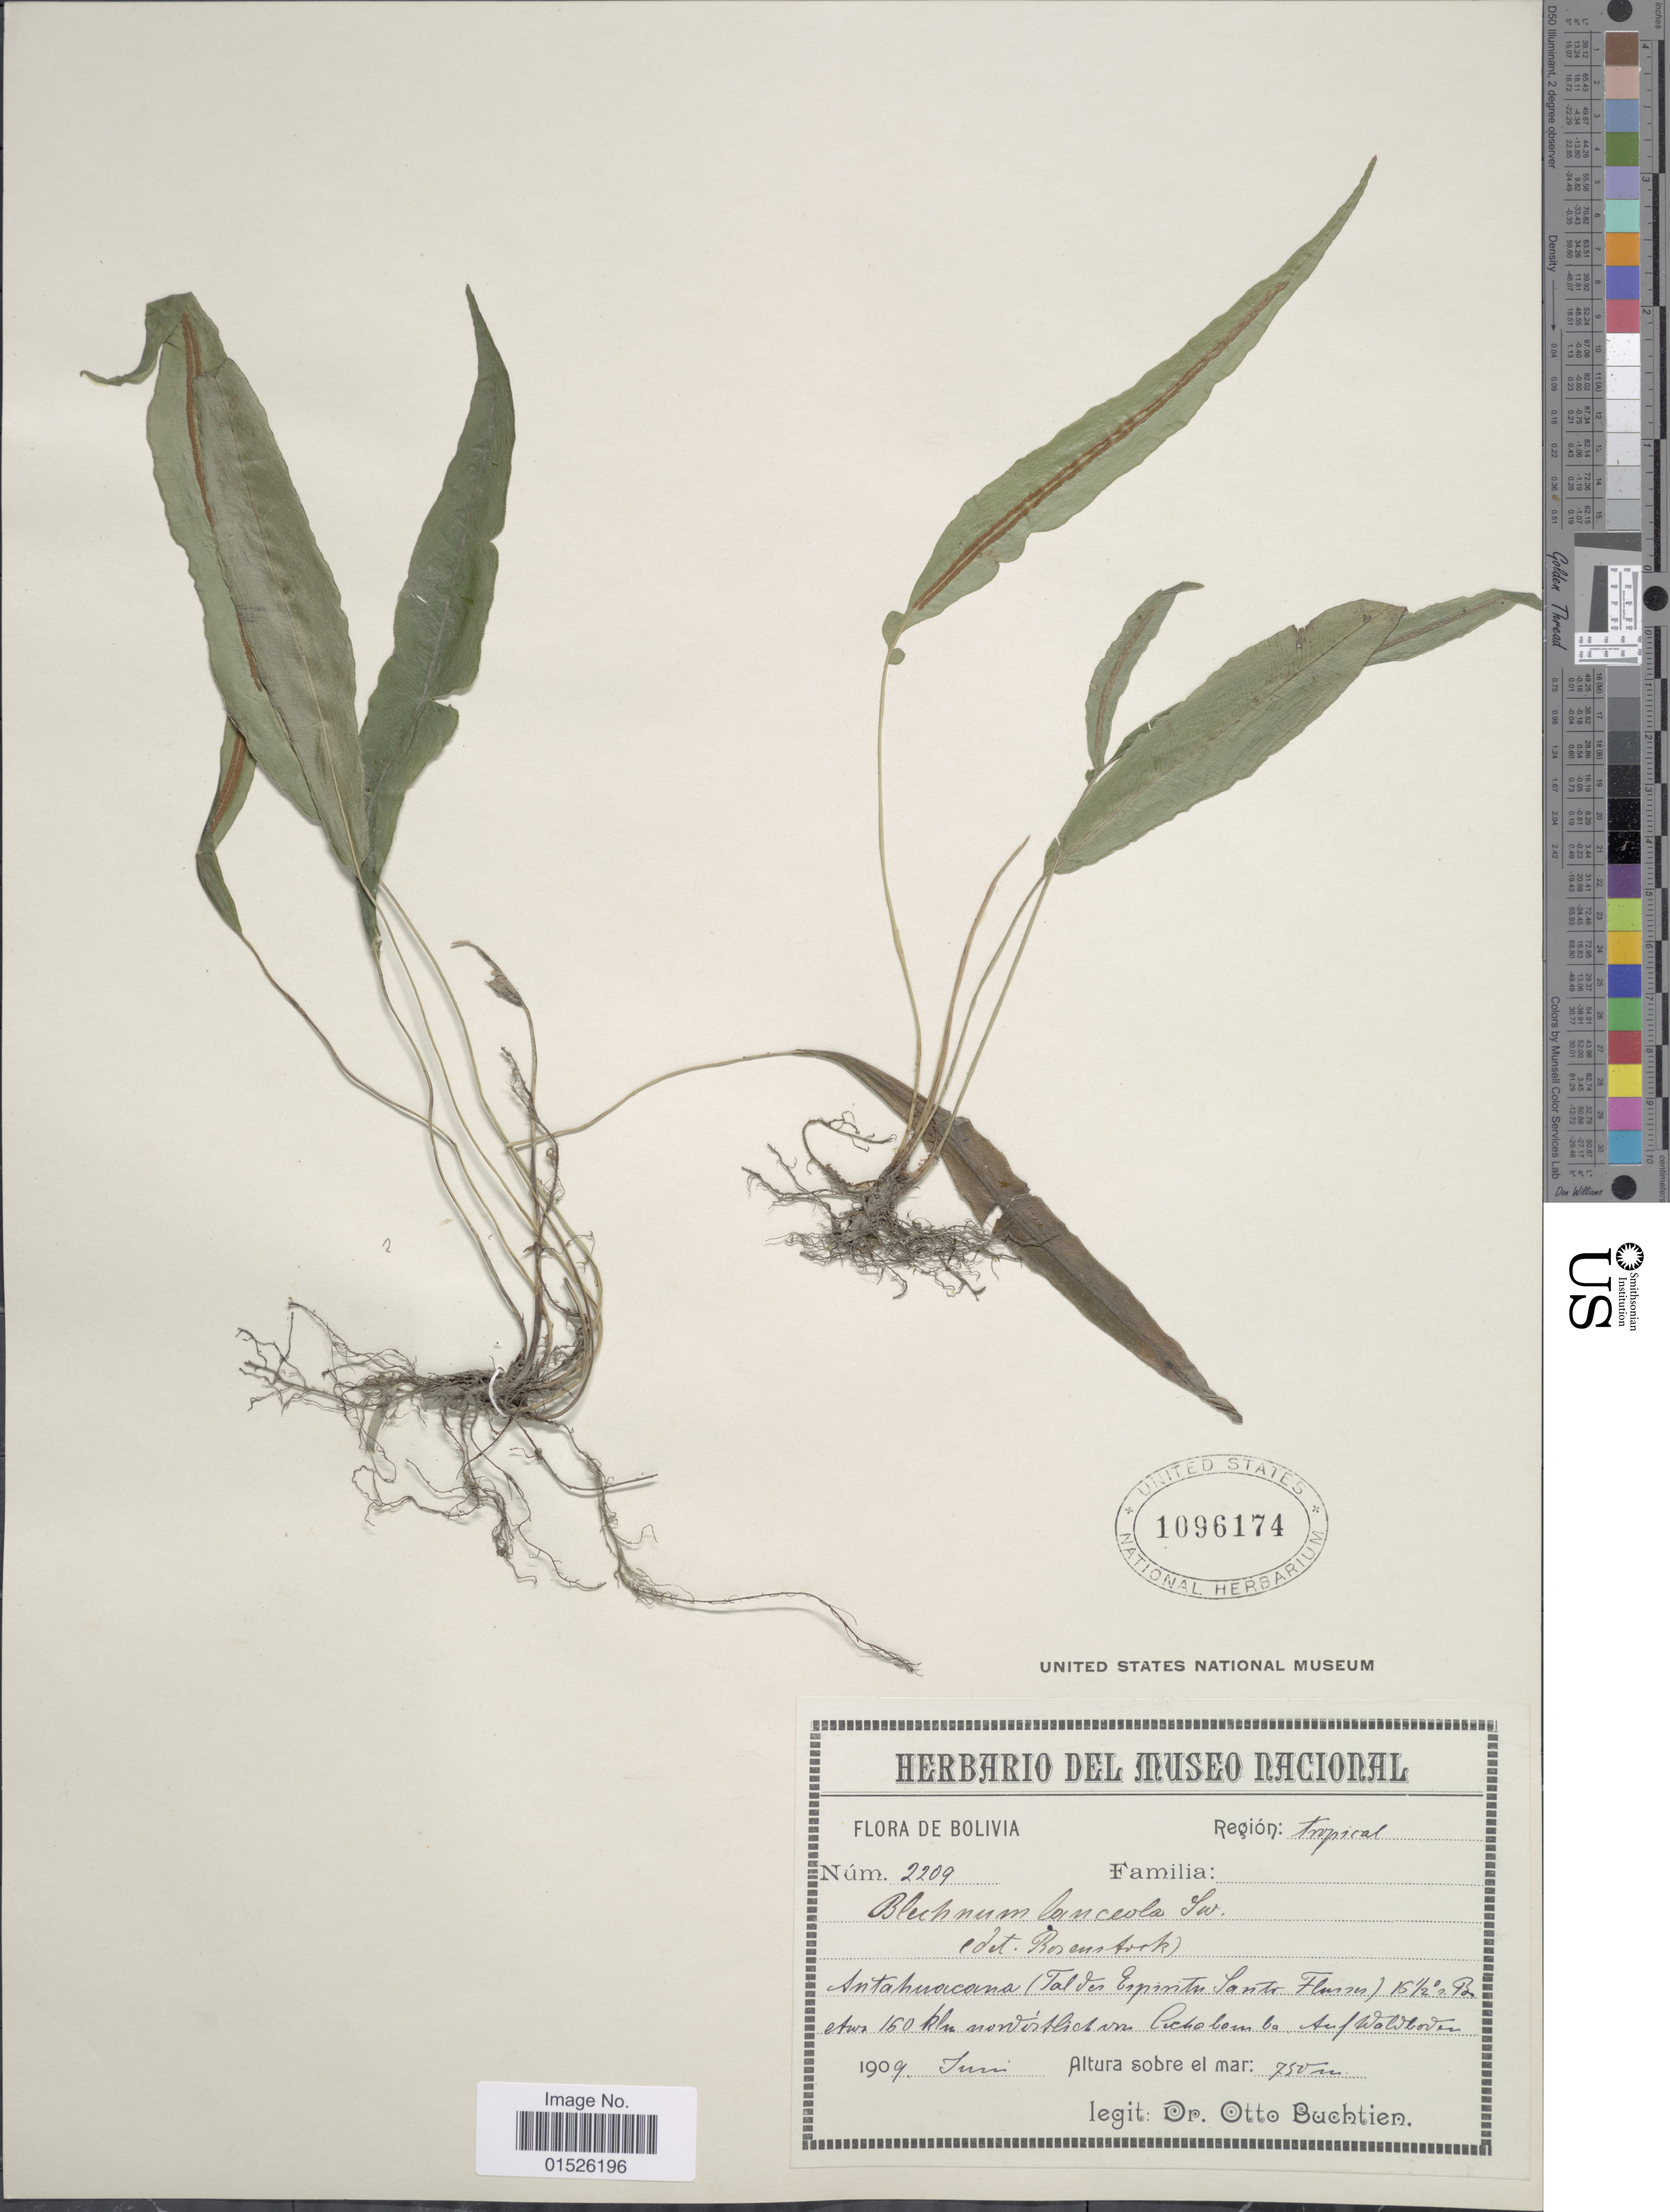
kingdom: Plantae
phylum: Tracheophyta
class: Polypodiopsida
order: Polypodiales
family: Blechnaceae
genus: Blechnum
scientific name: Blechnum lanceola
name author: Sw.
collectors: O. Buchtien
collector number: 2209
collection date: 1909-06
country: Bolivia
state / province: Cochabamba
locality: Antahuacana (Valley of Espiritu Santo River) 160 km N from Cochabamba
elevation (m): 750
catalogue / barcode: US 1096174